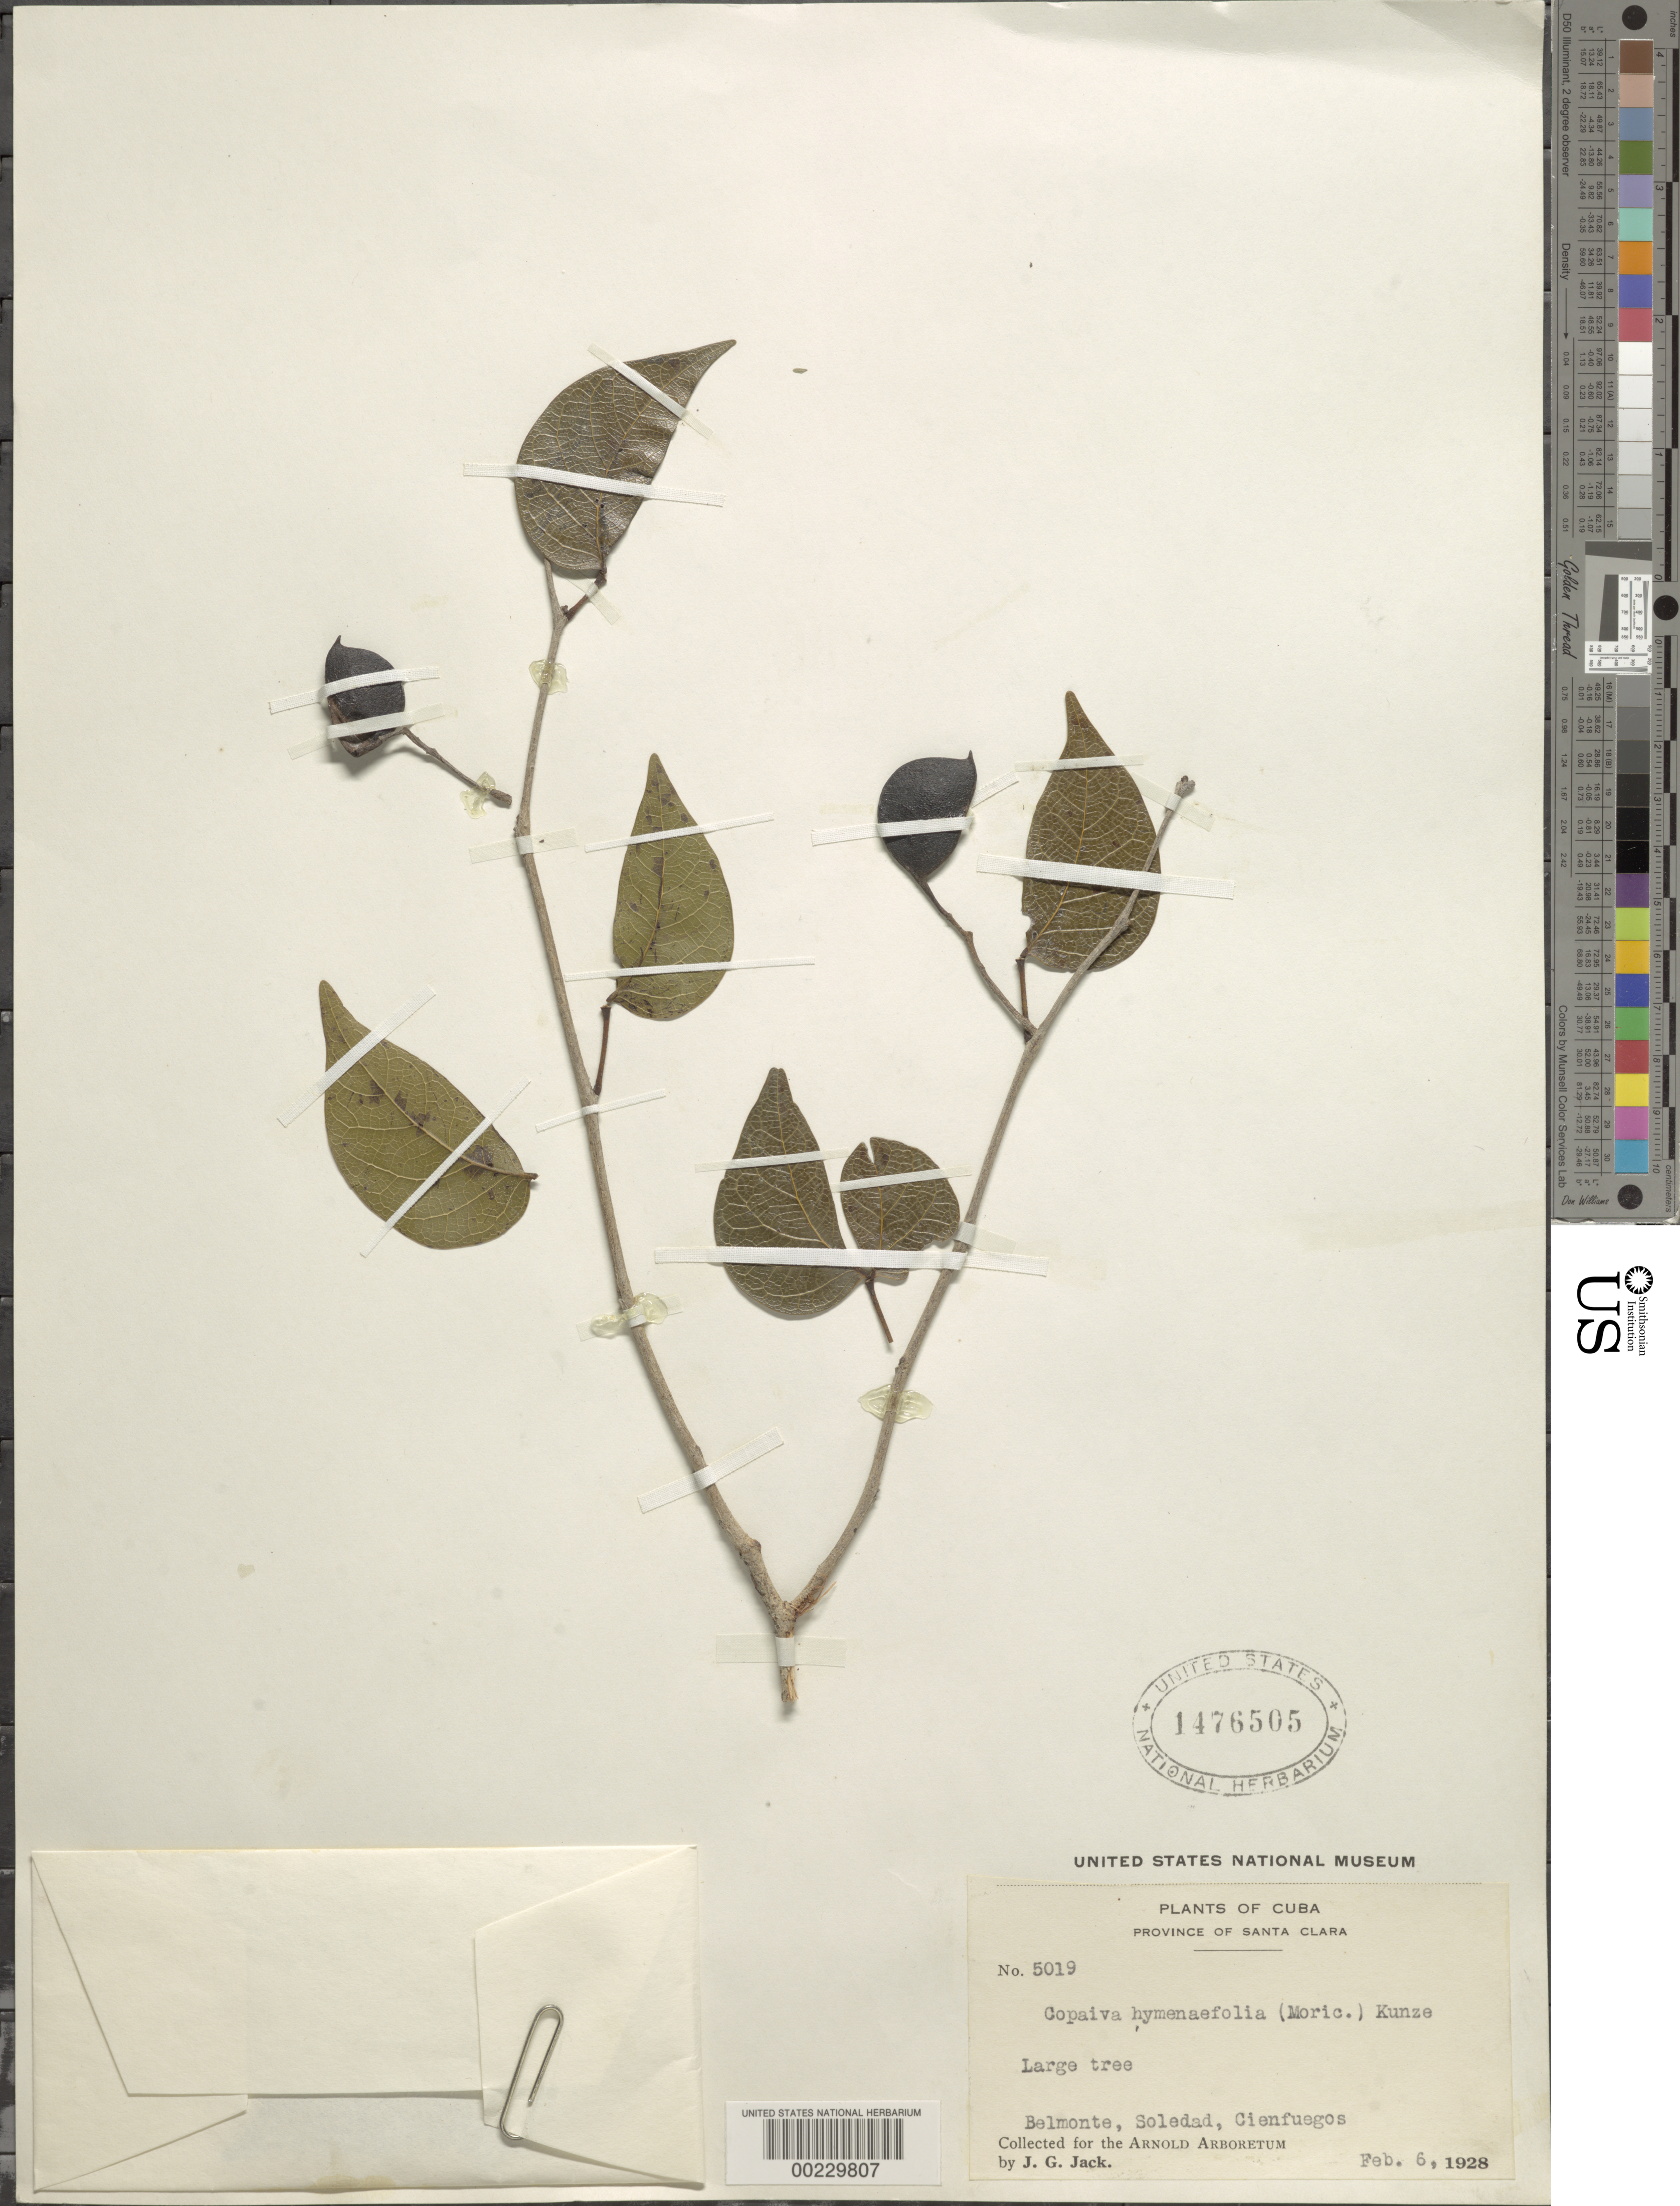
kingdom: Plantae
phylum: Tracheophyta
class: Magnoliopsida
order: Fabales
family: Fabaceae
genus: Copaifera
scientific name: Copaifera hymenaeifolia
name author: Moric.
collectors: J. G. Jack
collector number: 5019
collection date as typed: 06 Feb 1928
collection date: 1928-02-06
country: Cuba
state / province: Las Villas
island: Greater Antilles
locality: Belmonte, soledad, cienfuegos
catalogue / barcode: US 1476505